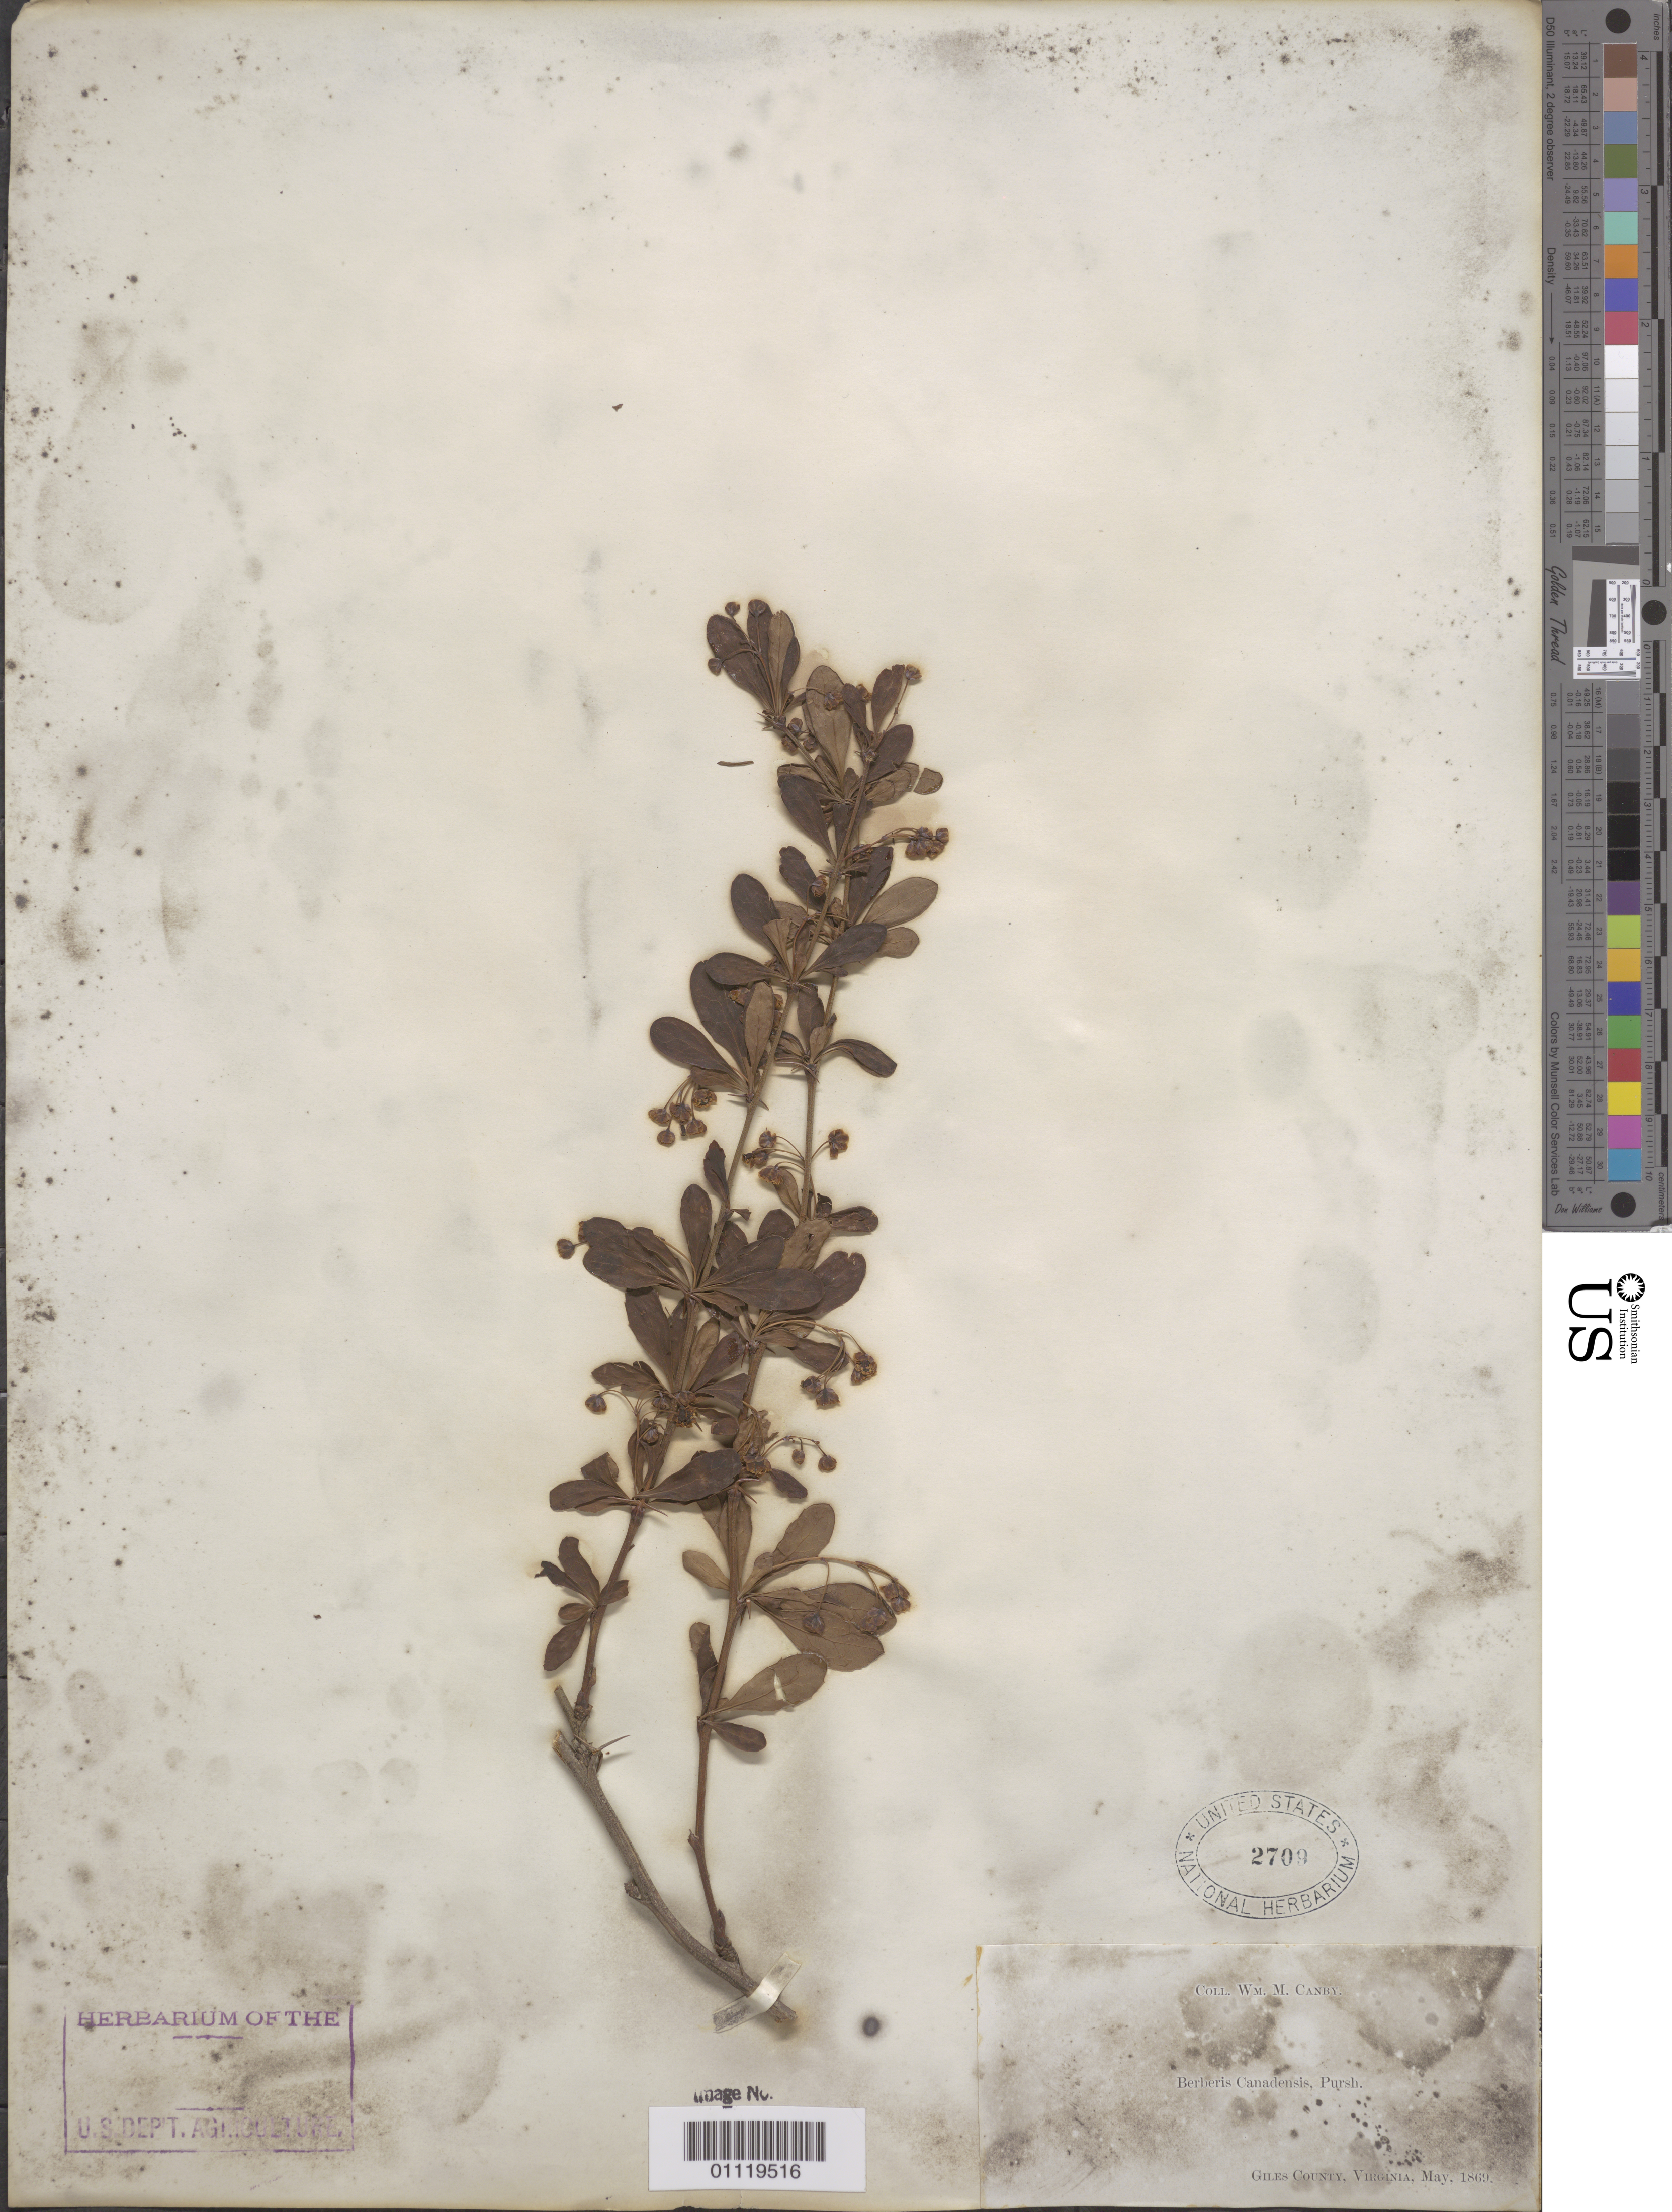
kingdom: Plantae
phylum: Tracheophyta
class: Magnoliopsida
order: Ranunculales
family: Berberidaceae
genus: Berberis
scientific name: Berberis canadensis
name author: Mill.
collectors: W. M. Canby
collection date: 1869-05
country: United States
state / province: Virginia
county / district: Giles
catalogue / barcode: US 2709